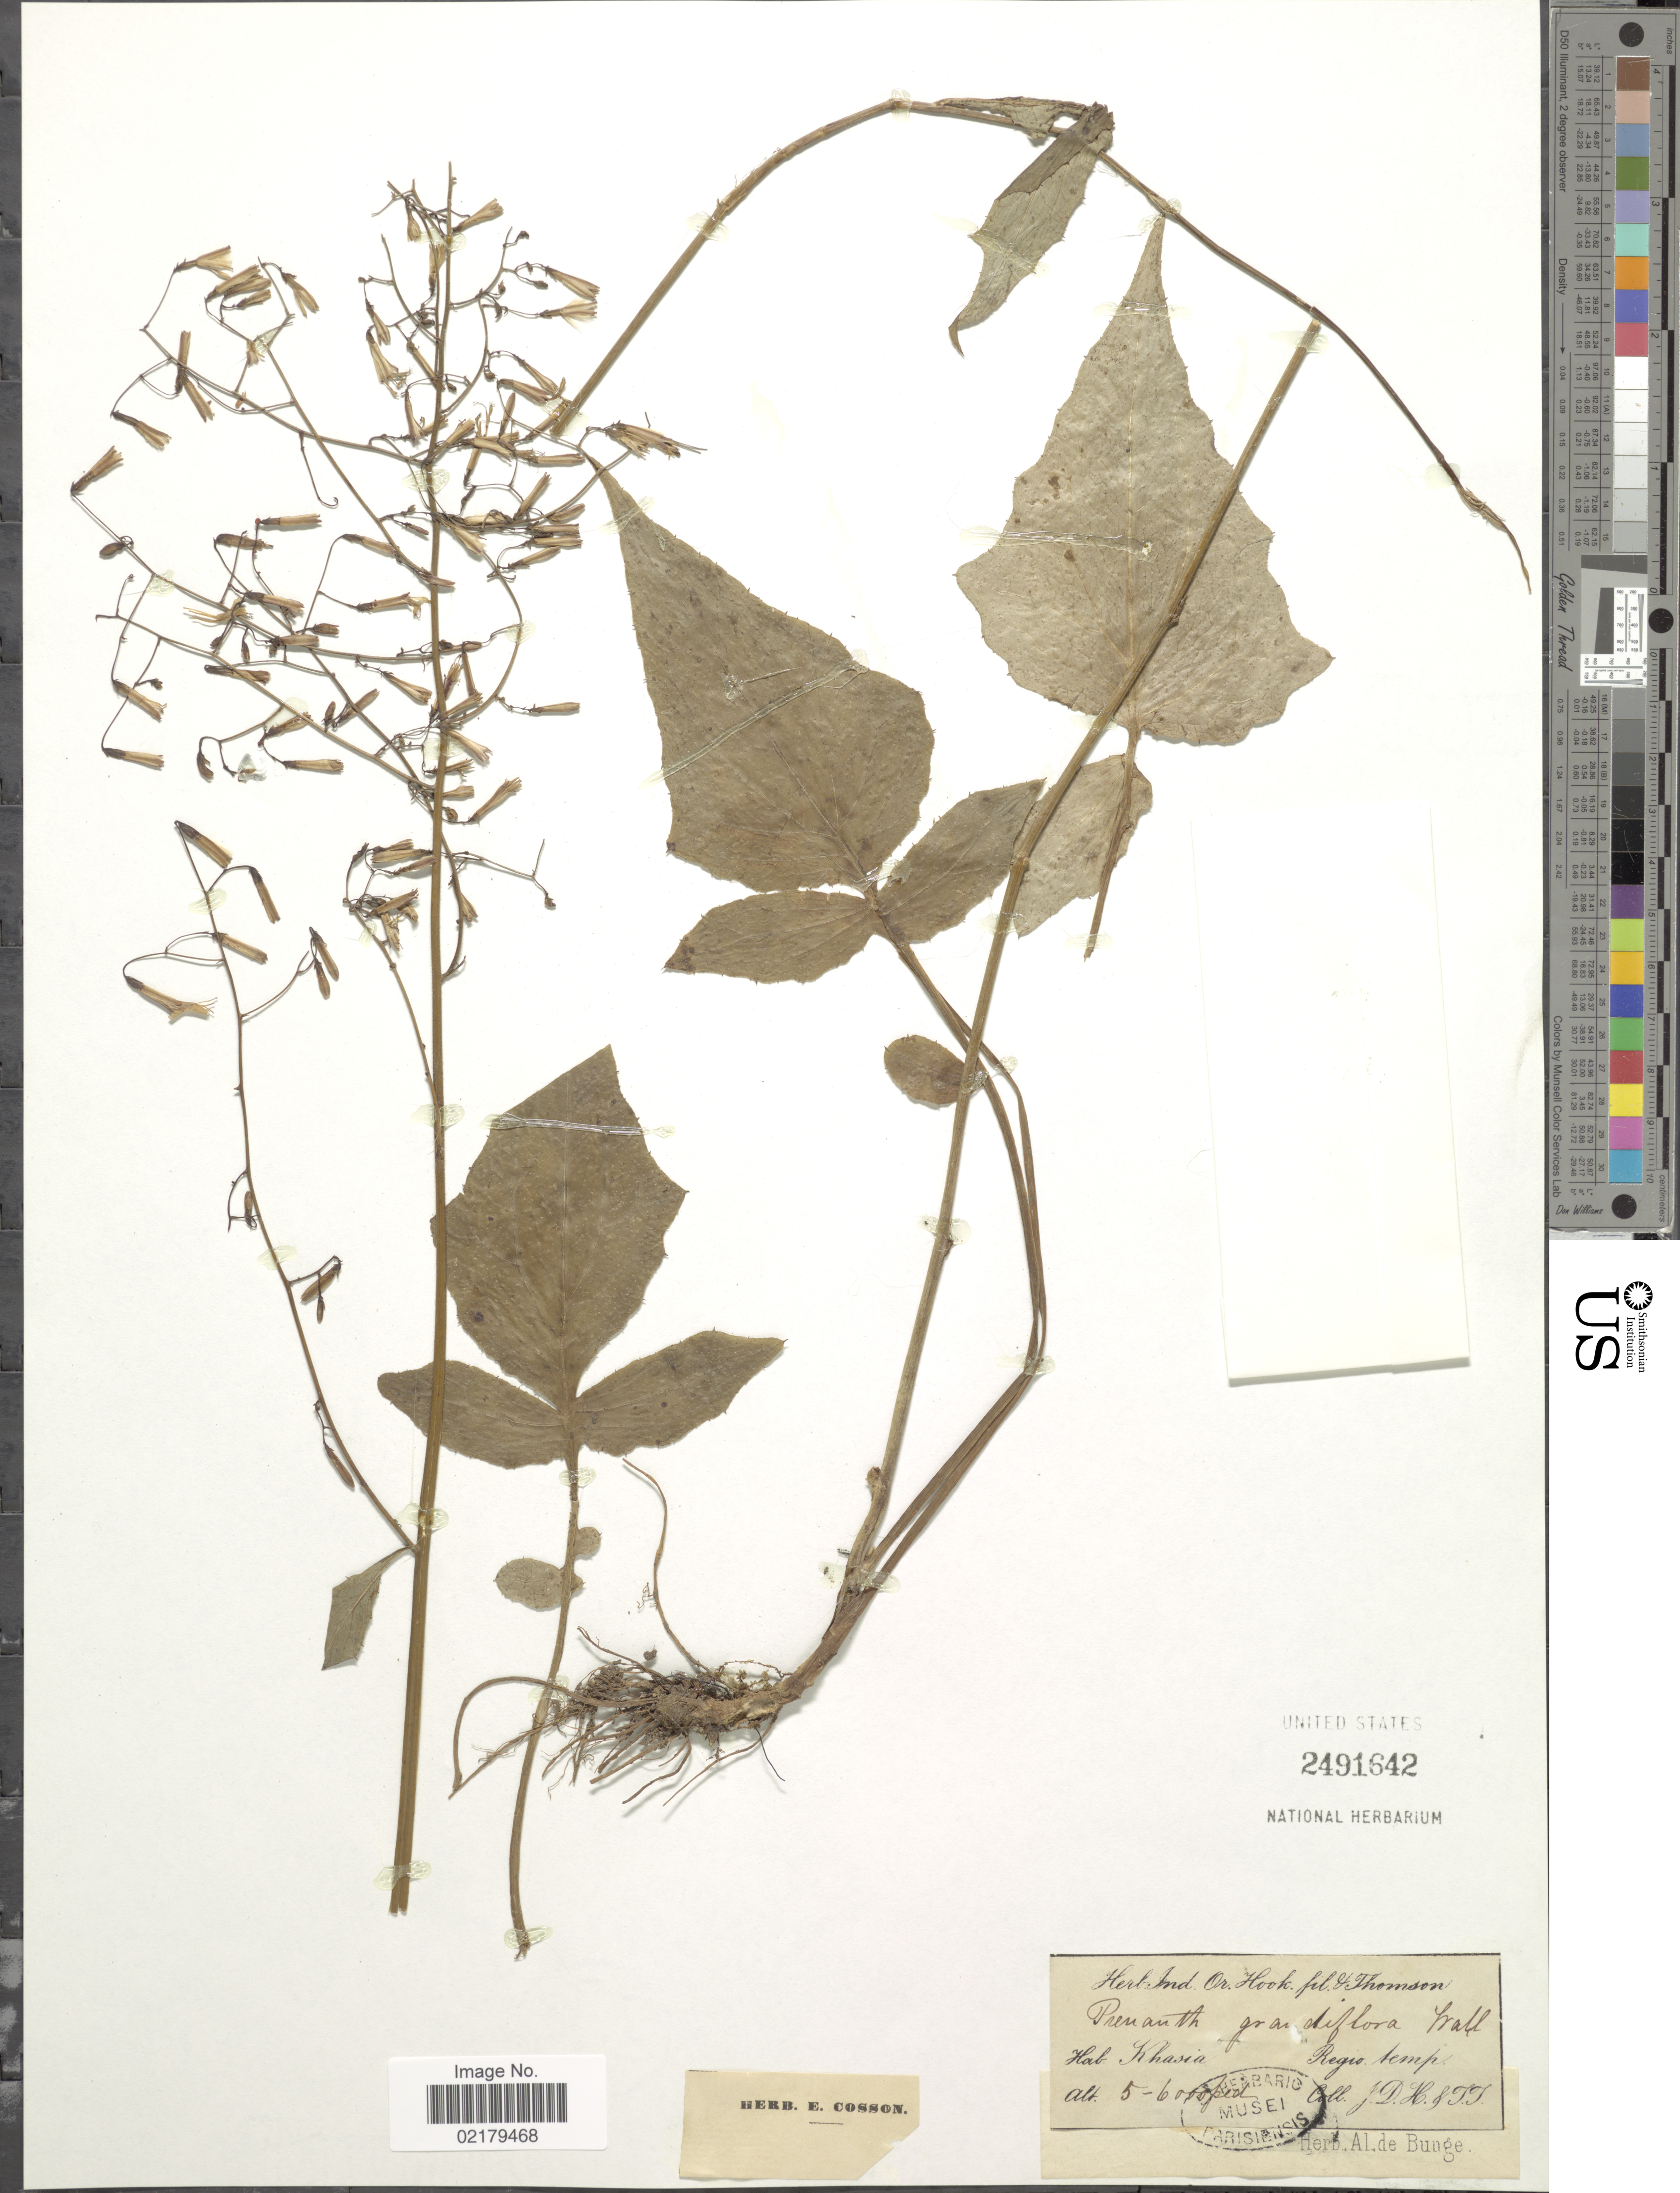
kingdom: Plantae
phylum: Tracheophyta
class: Magnoliopsida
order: Asterales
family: Asteraceae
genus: Prenanthes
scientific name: Prenanthes grandiflora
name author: D. Dietr.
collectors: J. D. Hooker & T. Thomson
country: India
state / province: Meghalaya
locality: Khasia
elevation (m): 1524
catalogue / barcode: US 2491642